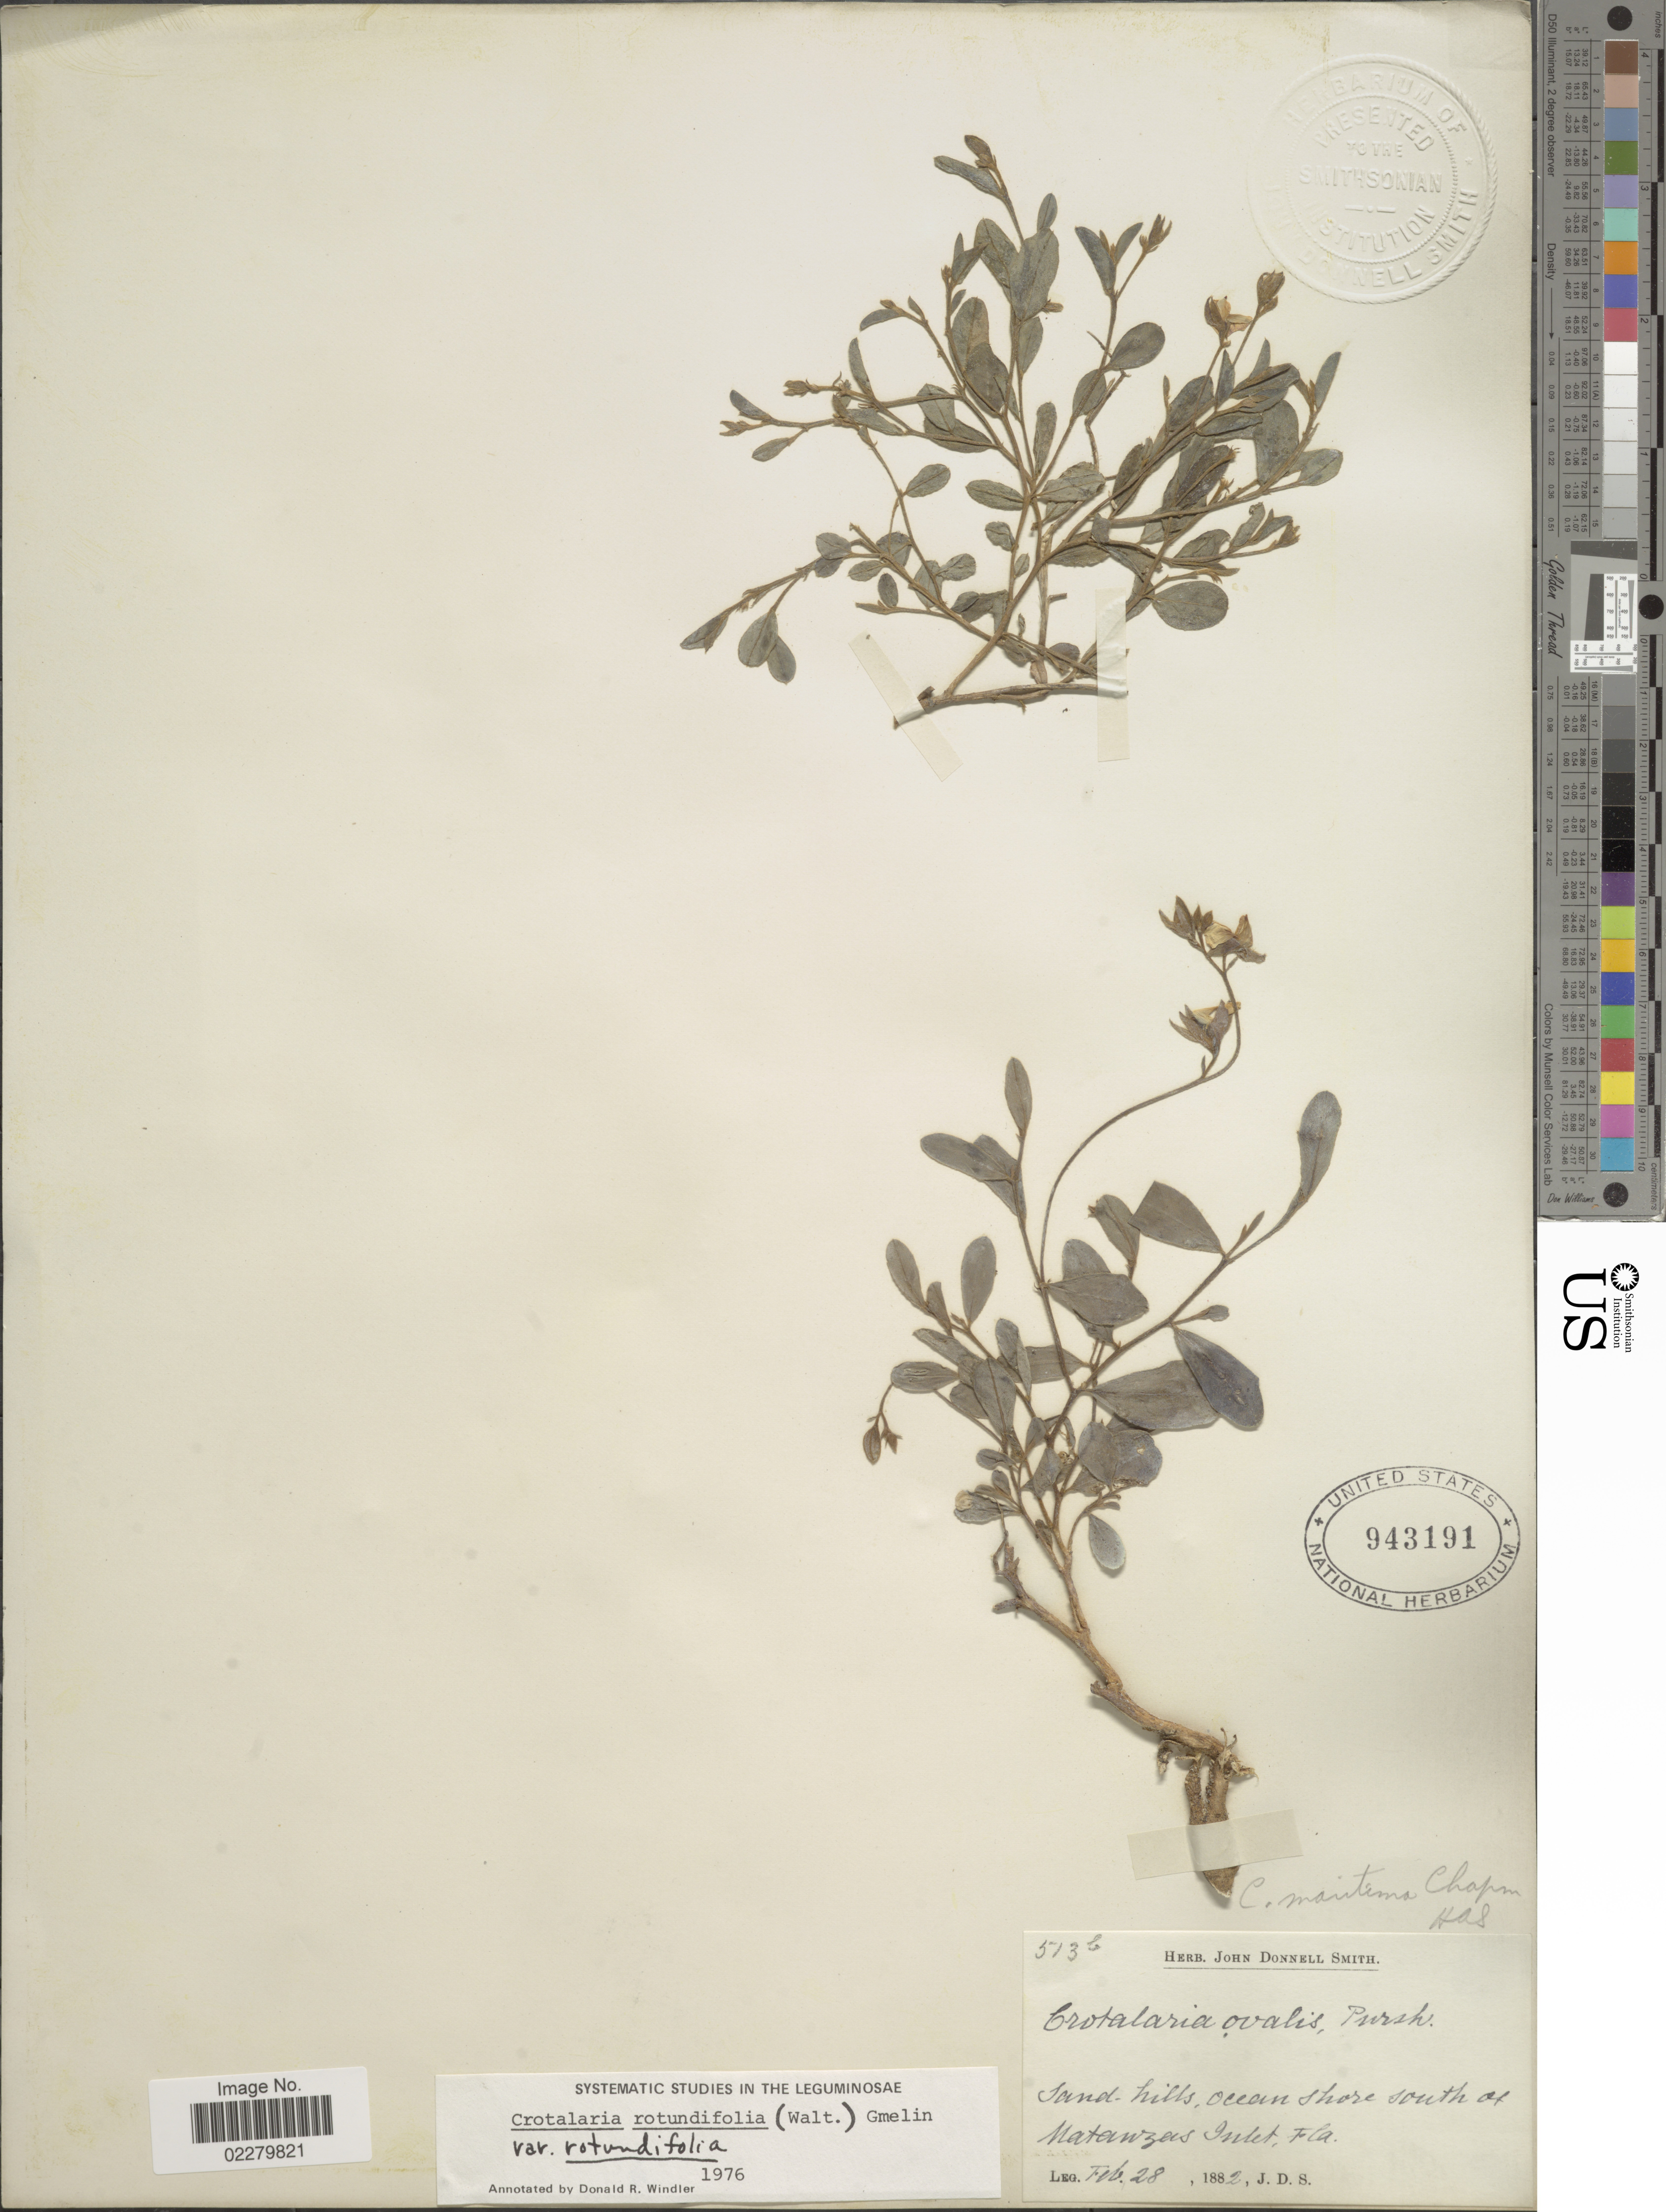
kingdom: Plantae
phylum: Tracheophyta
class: Magnoliopsida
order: Fabales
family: Fabaceae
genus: Crotalaria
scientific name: Crotalaria rotundifolia var. rotundifolia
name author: (Walter) J.F. Gmel.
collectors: J. Donnell Smith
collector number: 513b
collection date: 1882-02-28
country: United States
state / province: Florida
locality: Sand-hills, ocean shore south of Matanzas Inlet, Fla.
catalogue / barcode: US 943191